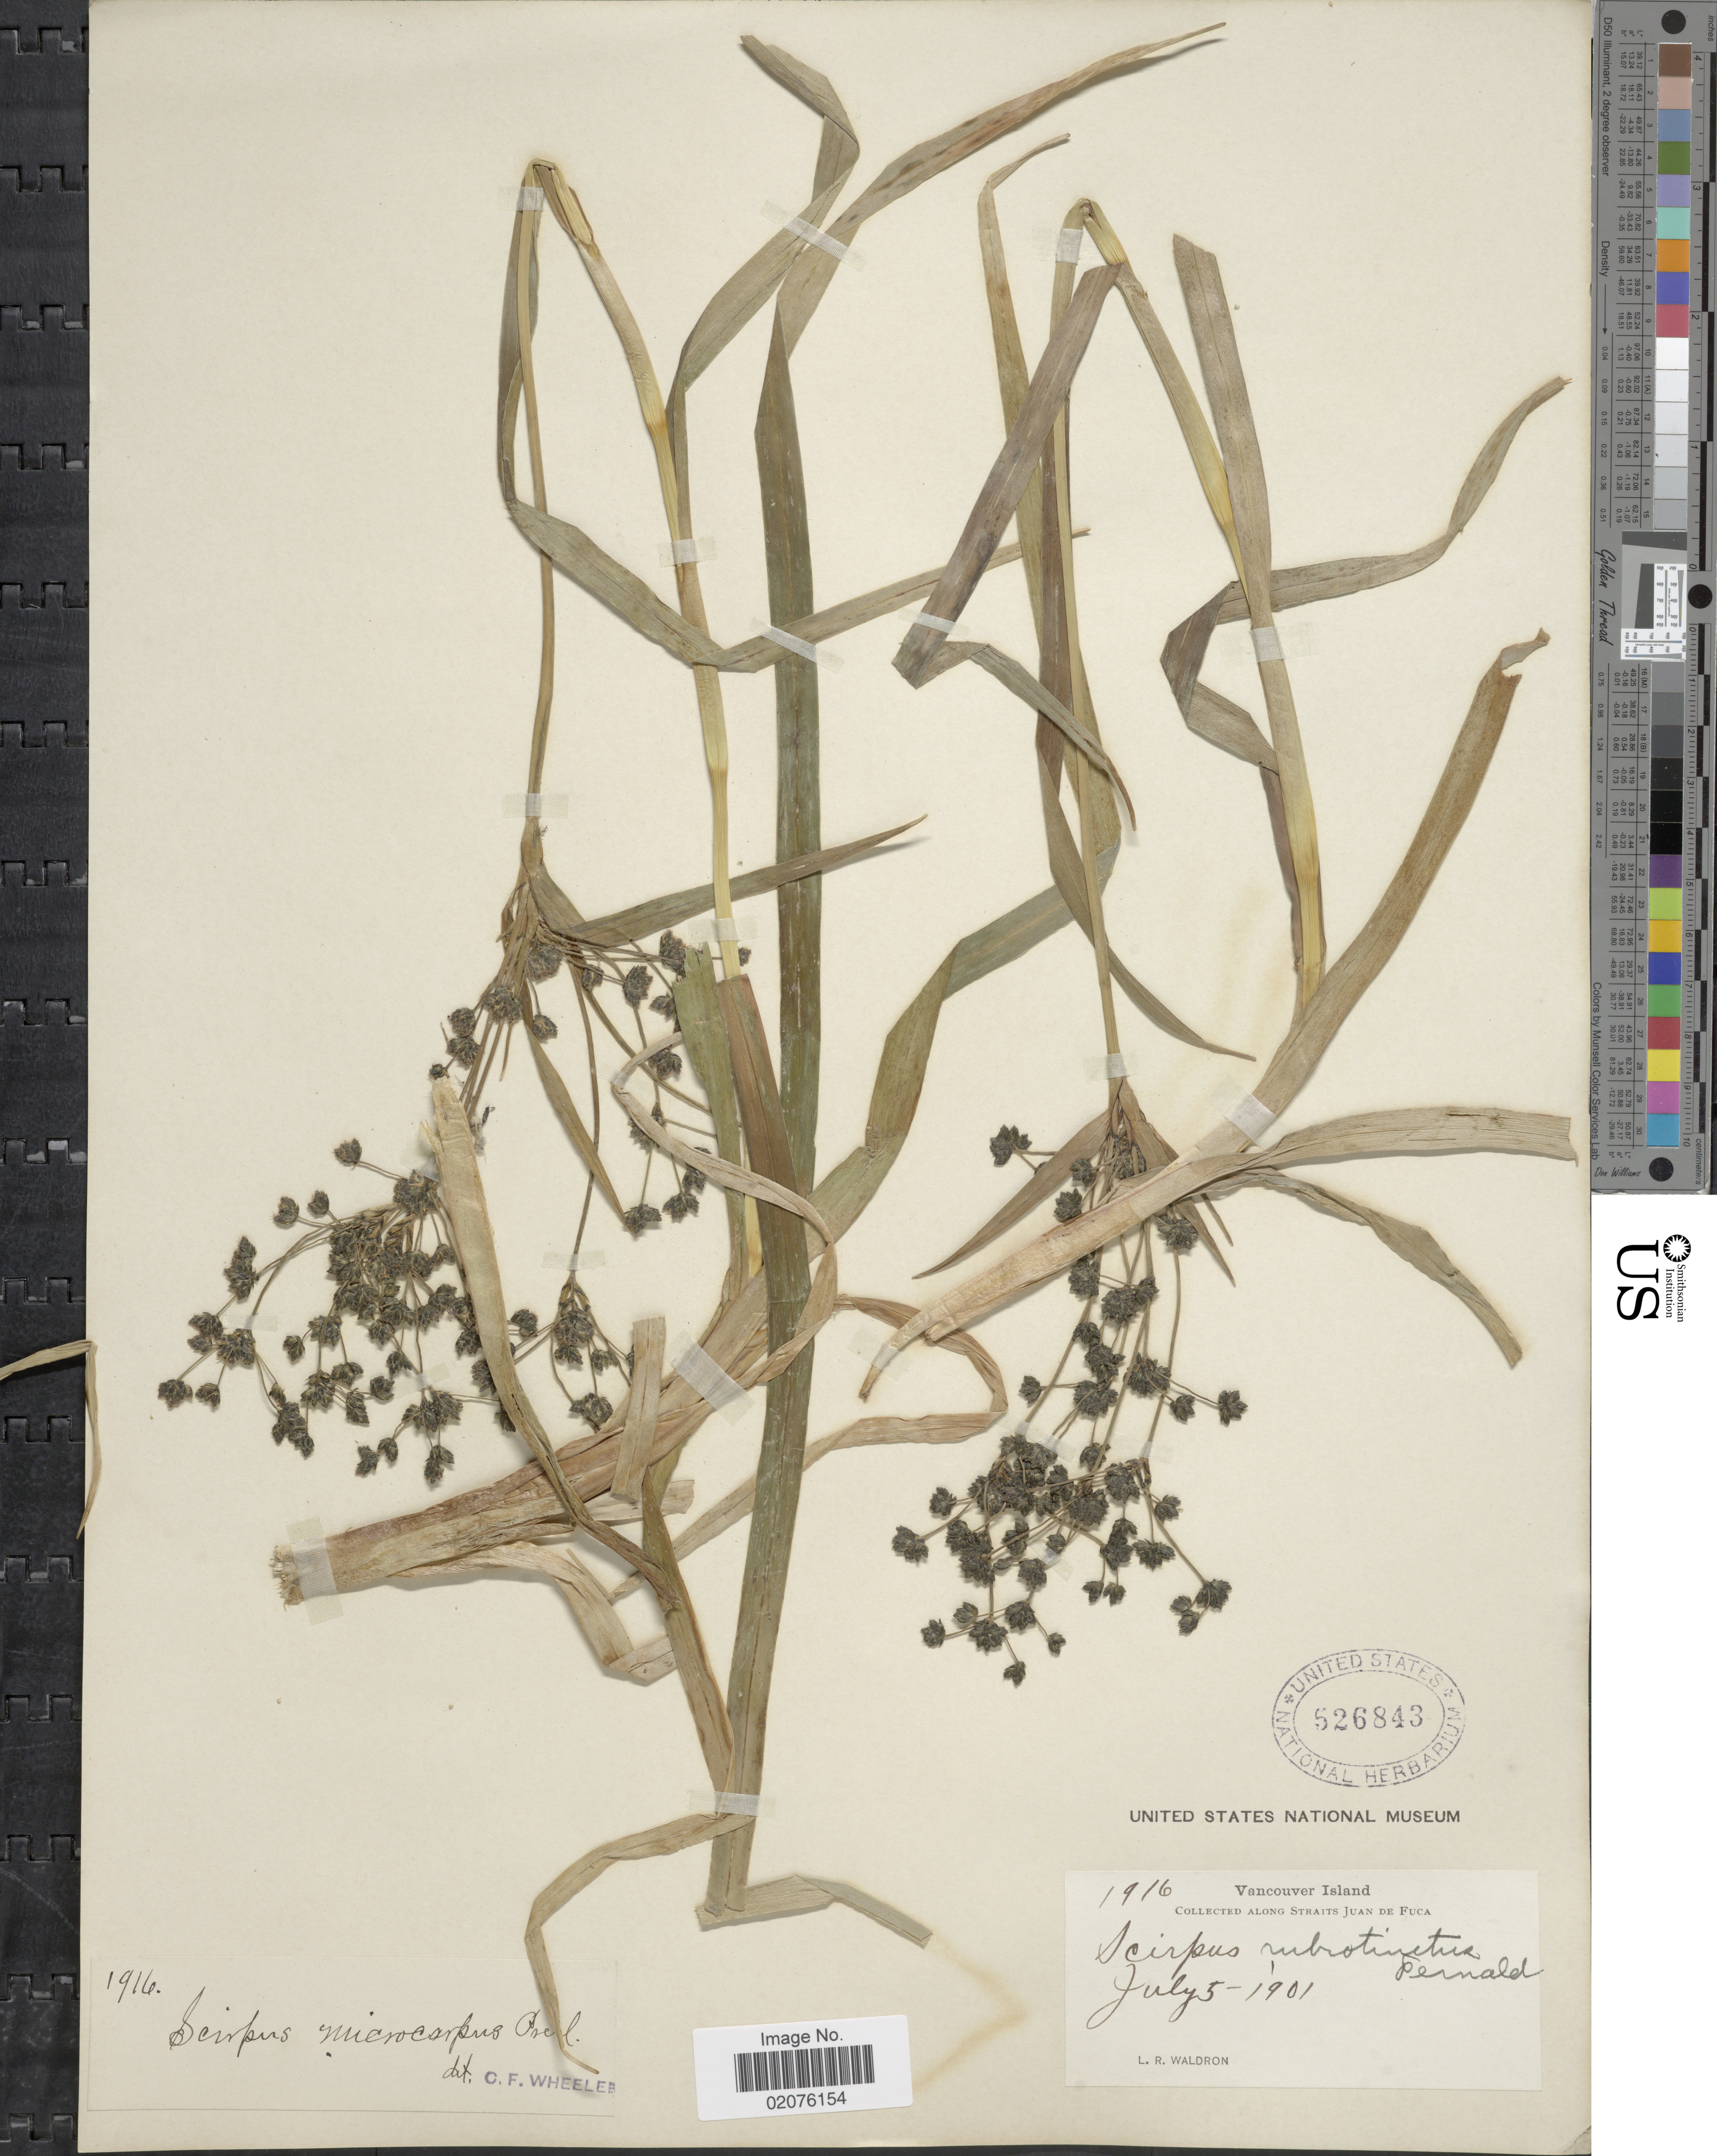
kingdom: Plantae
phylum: Tracheophyta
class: Liliopsida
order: Poales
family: Cyperaceae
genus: Scirpus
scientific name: Scirpus microcarpus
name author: J. Presl & C. Presl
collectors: L. Waldron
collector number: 1916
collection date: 1901-07-05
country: Canada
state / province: British Columbia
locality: Vancouver Island, along Straits Juan de Fuca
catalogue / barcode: US 526843